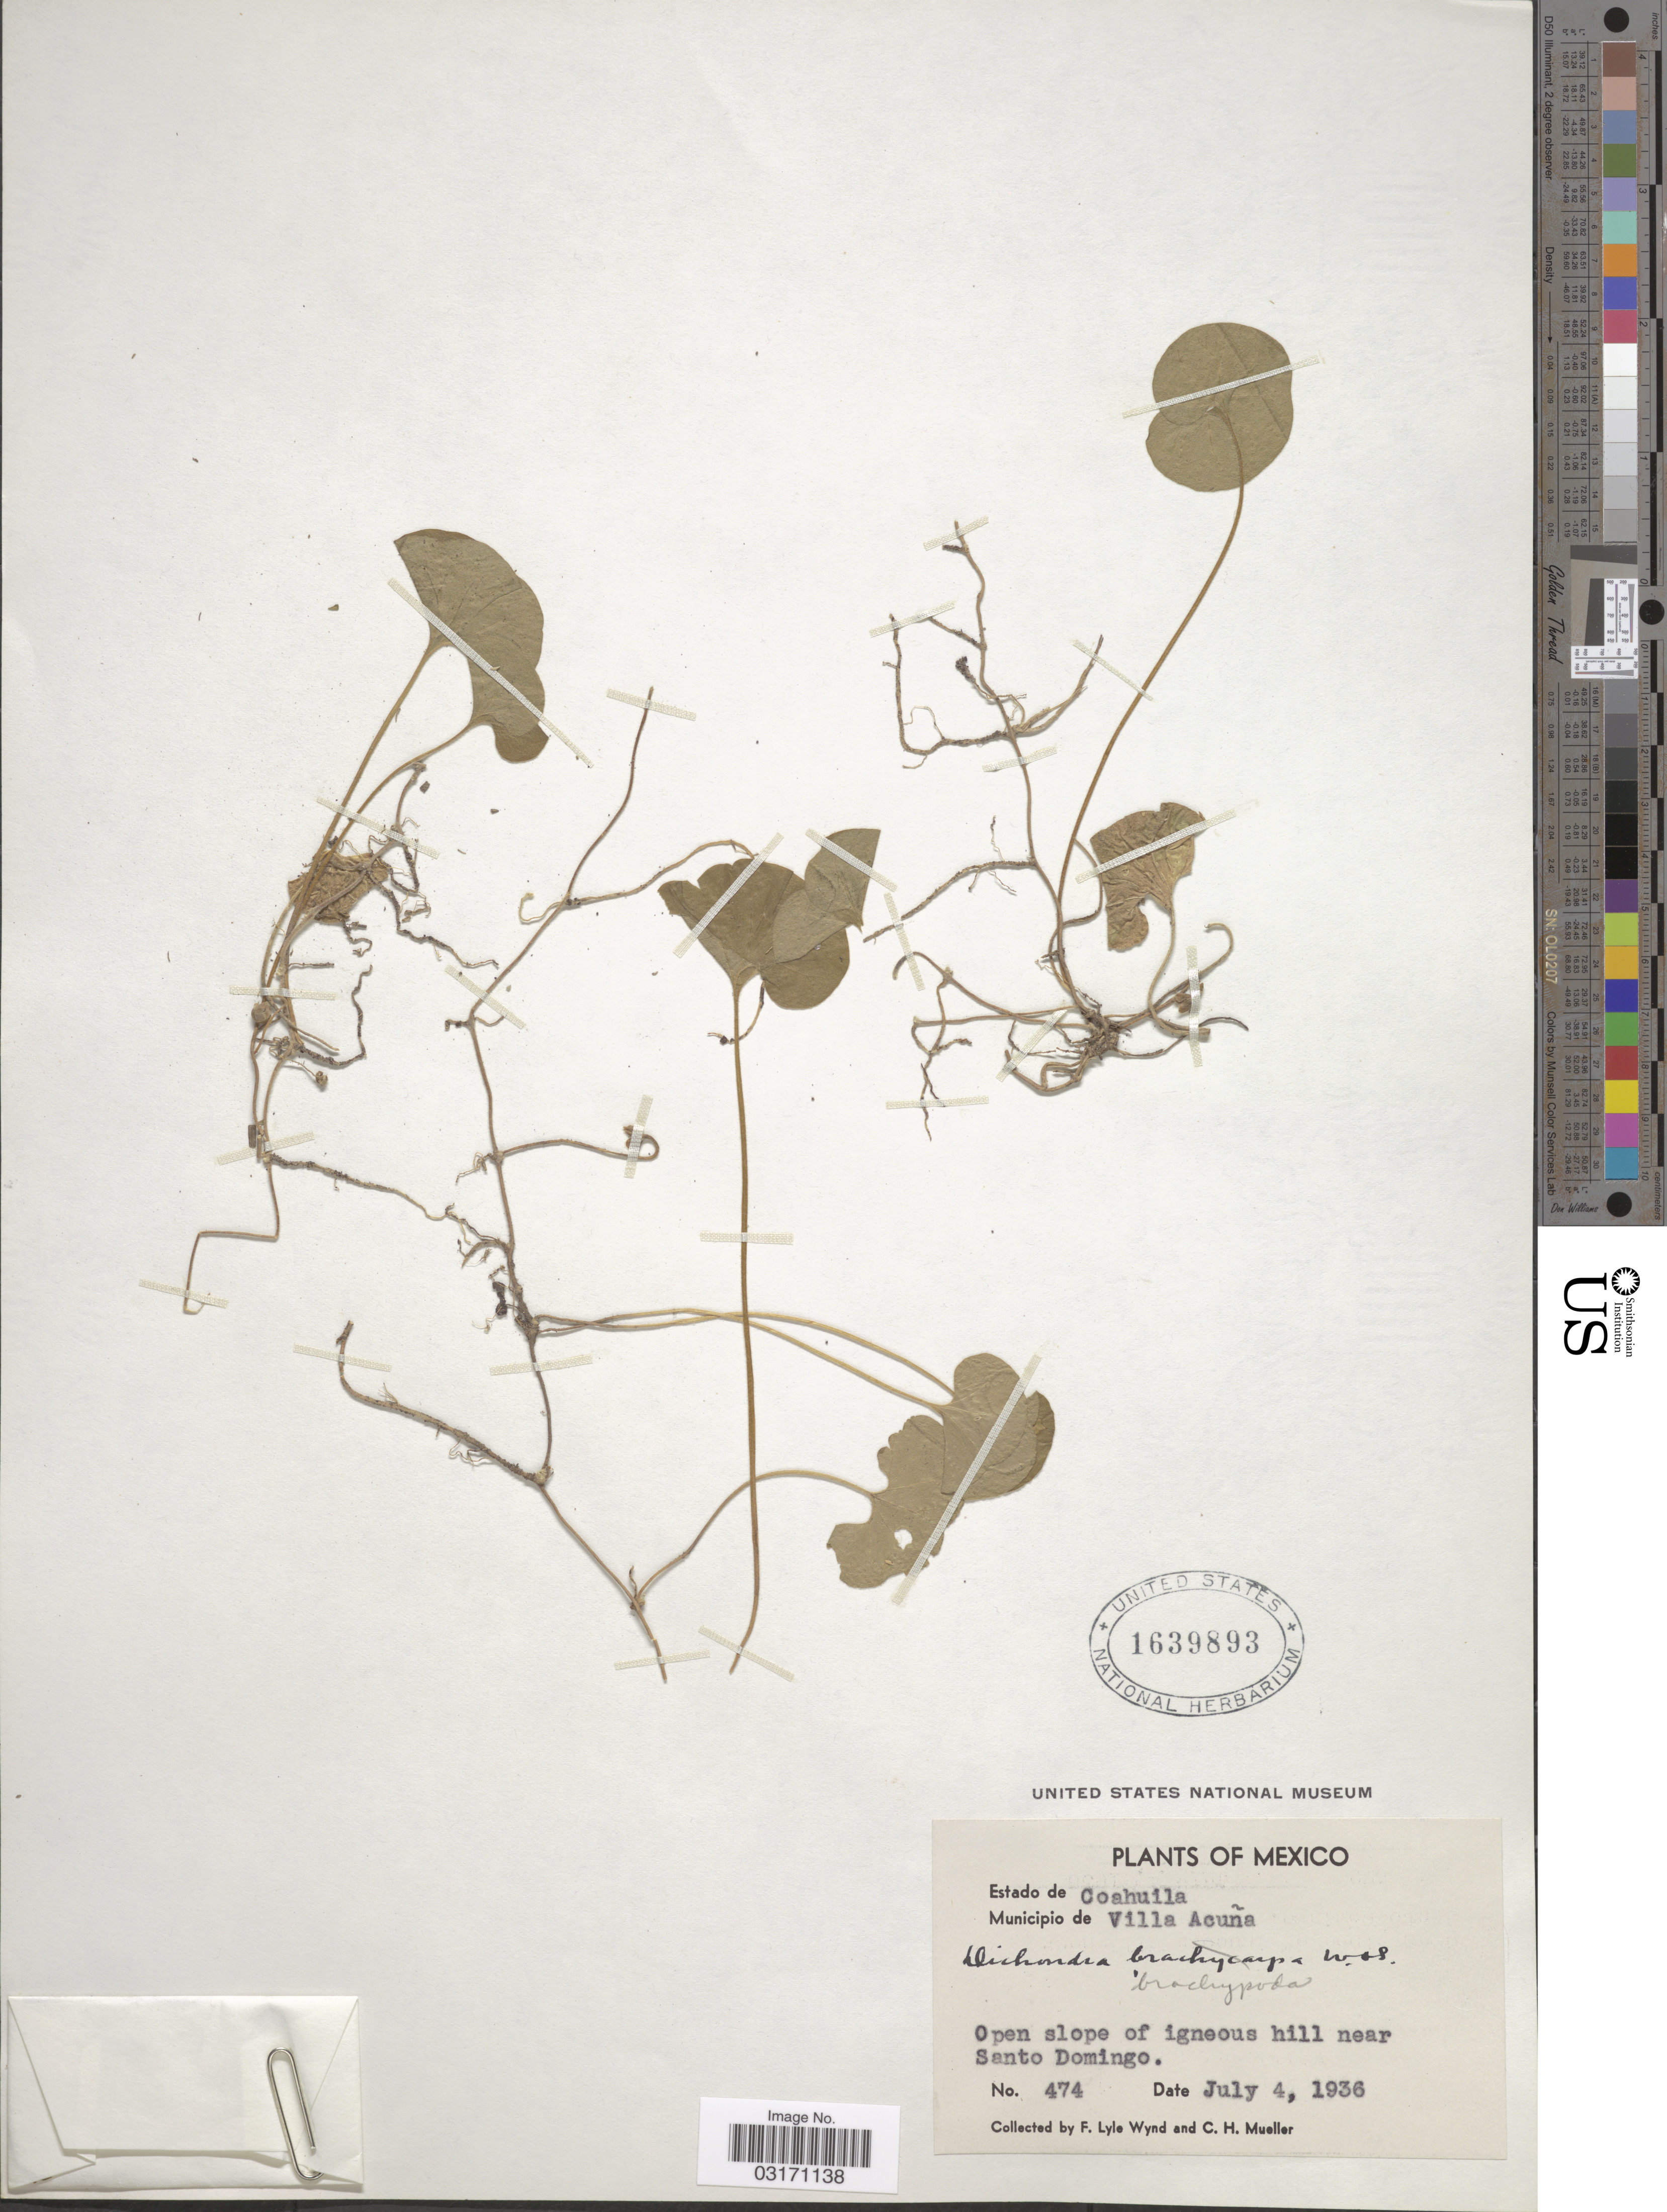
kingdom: Plantae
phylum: Tracheophyta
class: Magnoliopsida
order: Solanales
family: Convolvulaceae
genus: Dichondra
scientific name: Dichondra brachypoda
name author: Wooton & Standl.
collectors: F. L. Wynd & C. H. Mueller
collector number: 474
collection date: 1936-07-04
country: Mexico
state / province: Coahuila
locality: Municipio de Villa Acuña. Near Santo Domingo.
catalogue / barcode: US 1639893